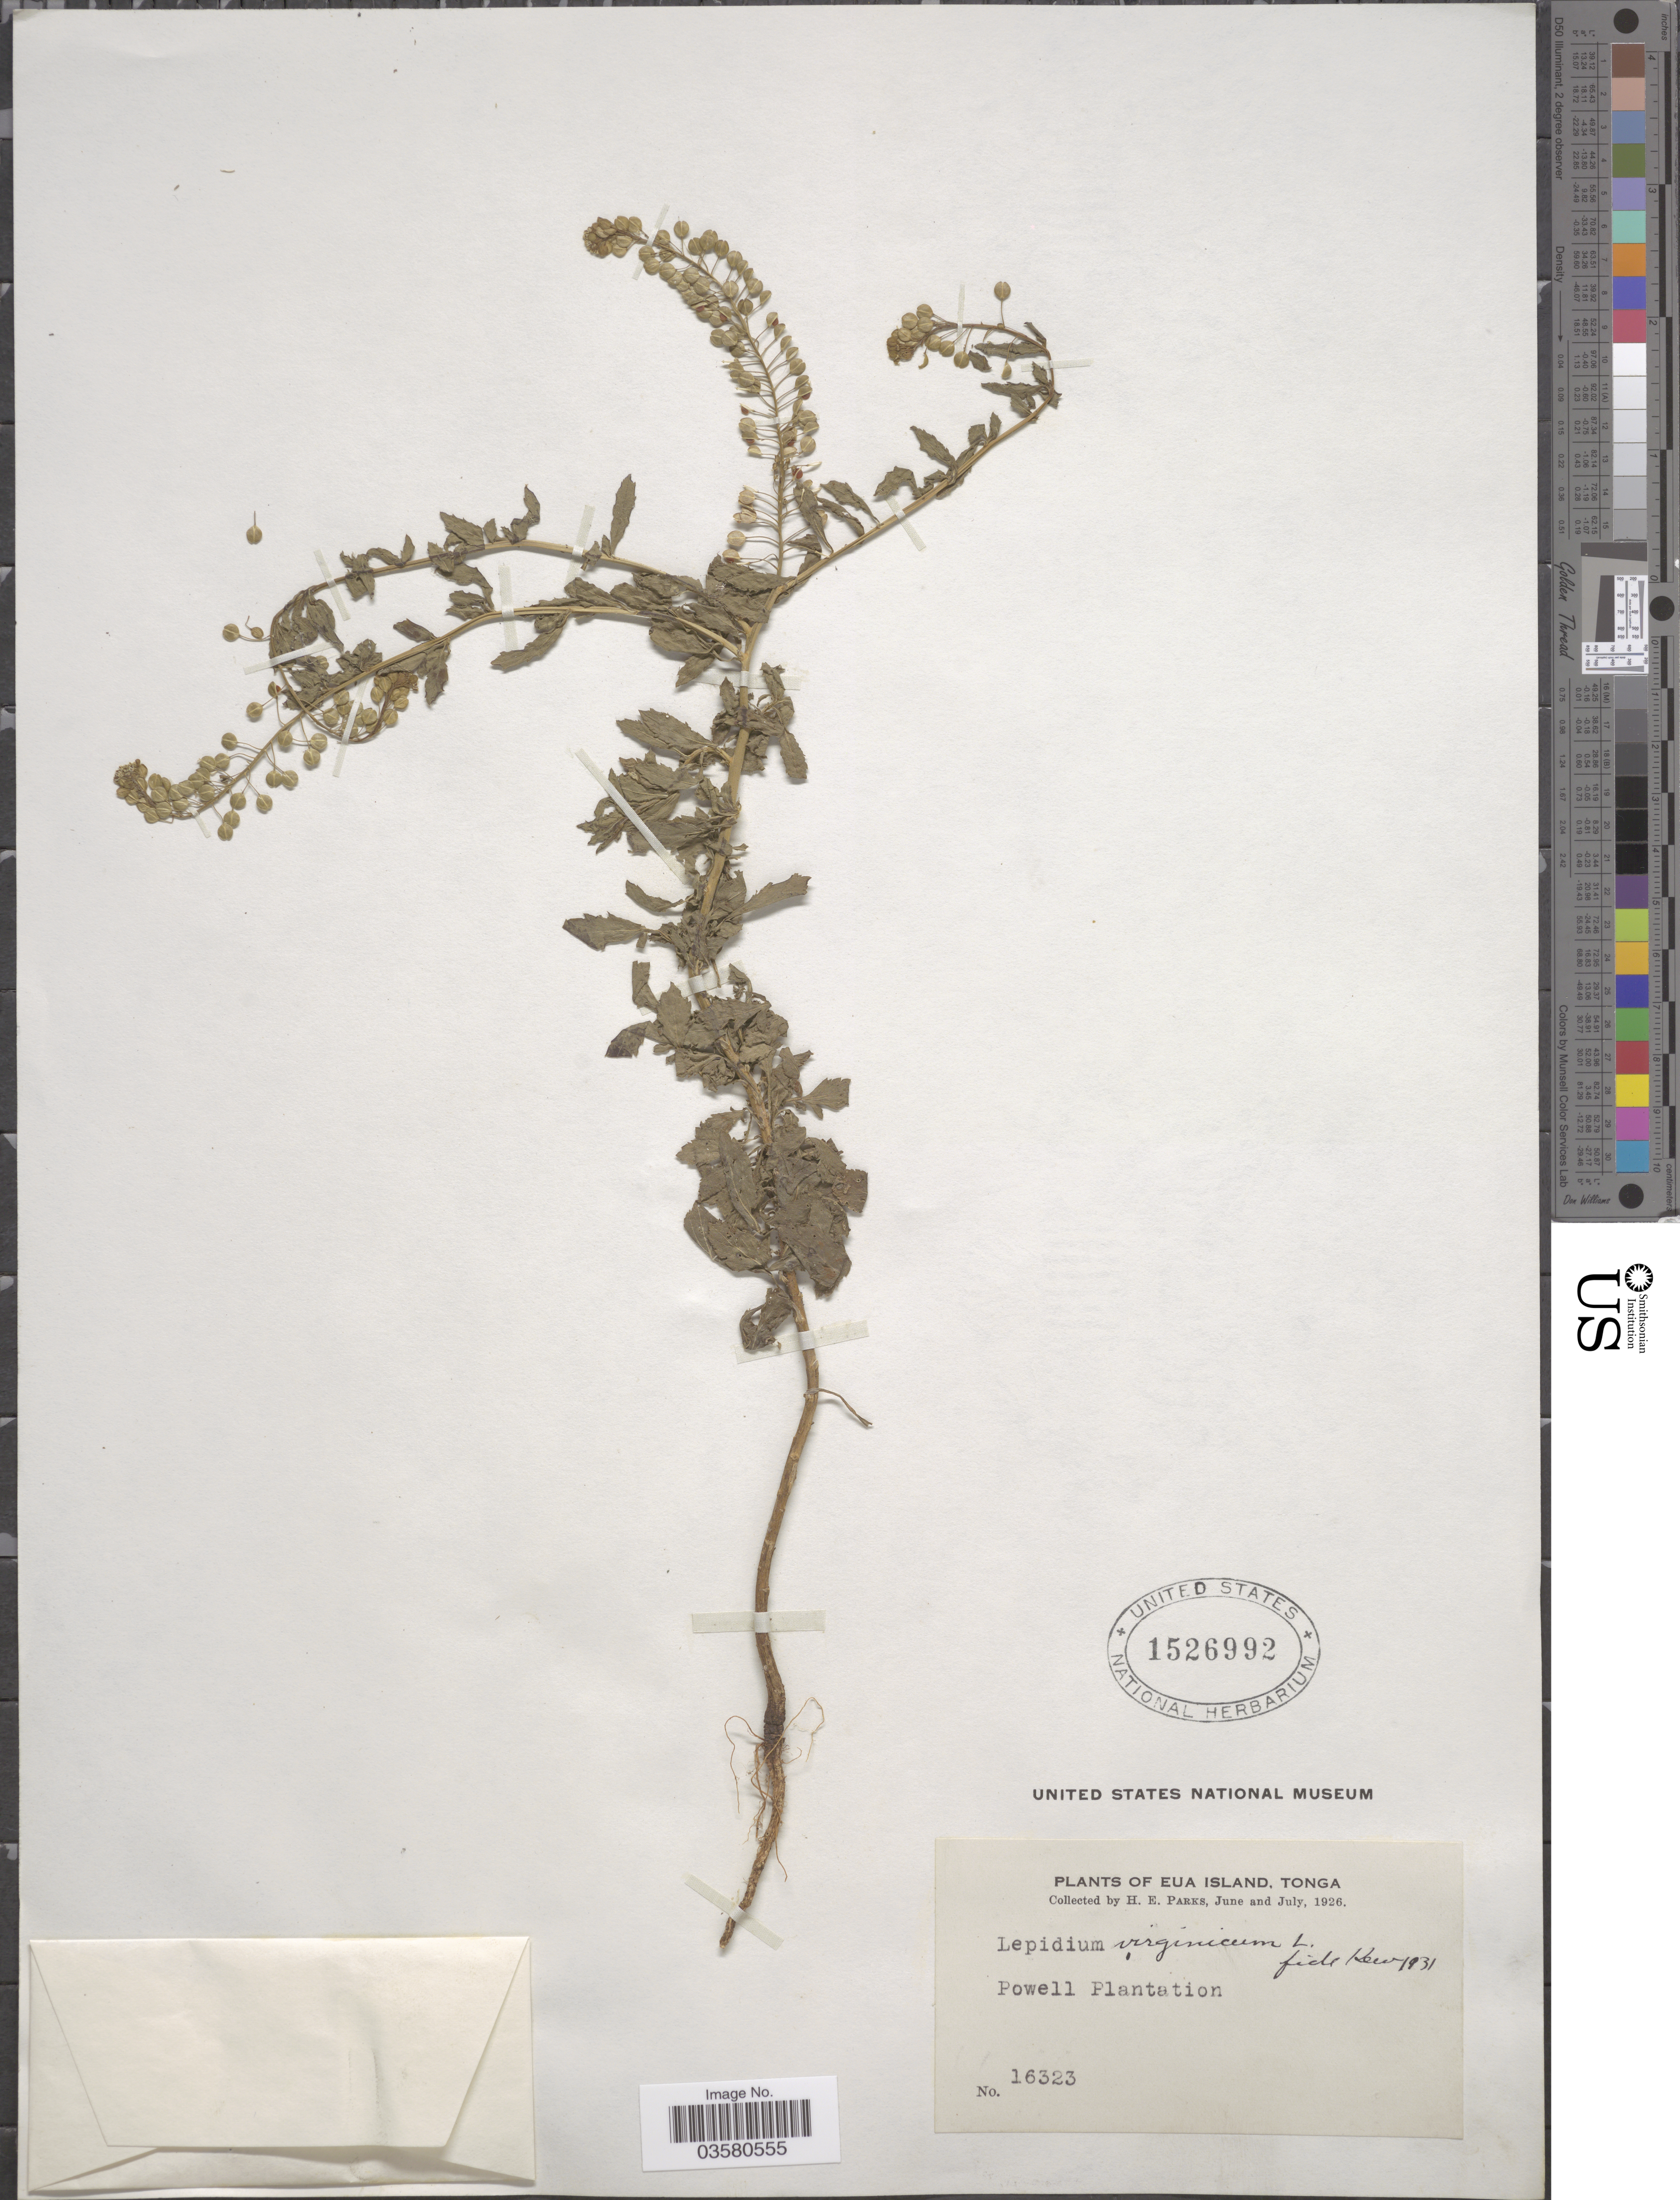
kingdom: Plantae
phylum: Tracheophyta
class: Magnoliopsida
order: Brassicales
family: Brassicaceae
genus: Lepidium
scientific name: Lepidium virginicum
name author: L.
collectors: H. E. Parks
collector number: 16323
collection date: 1926-06/1926-07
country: Tonga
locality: Eua Islands. Powell Plantation.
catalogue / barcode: US 1526992